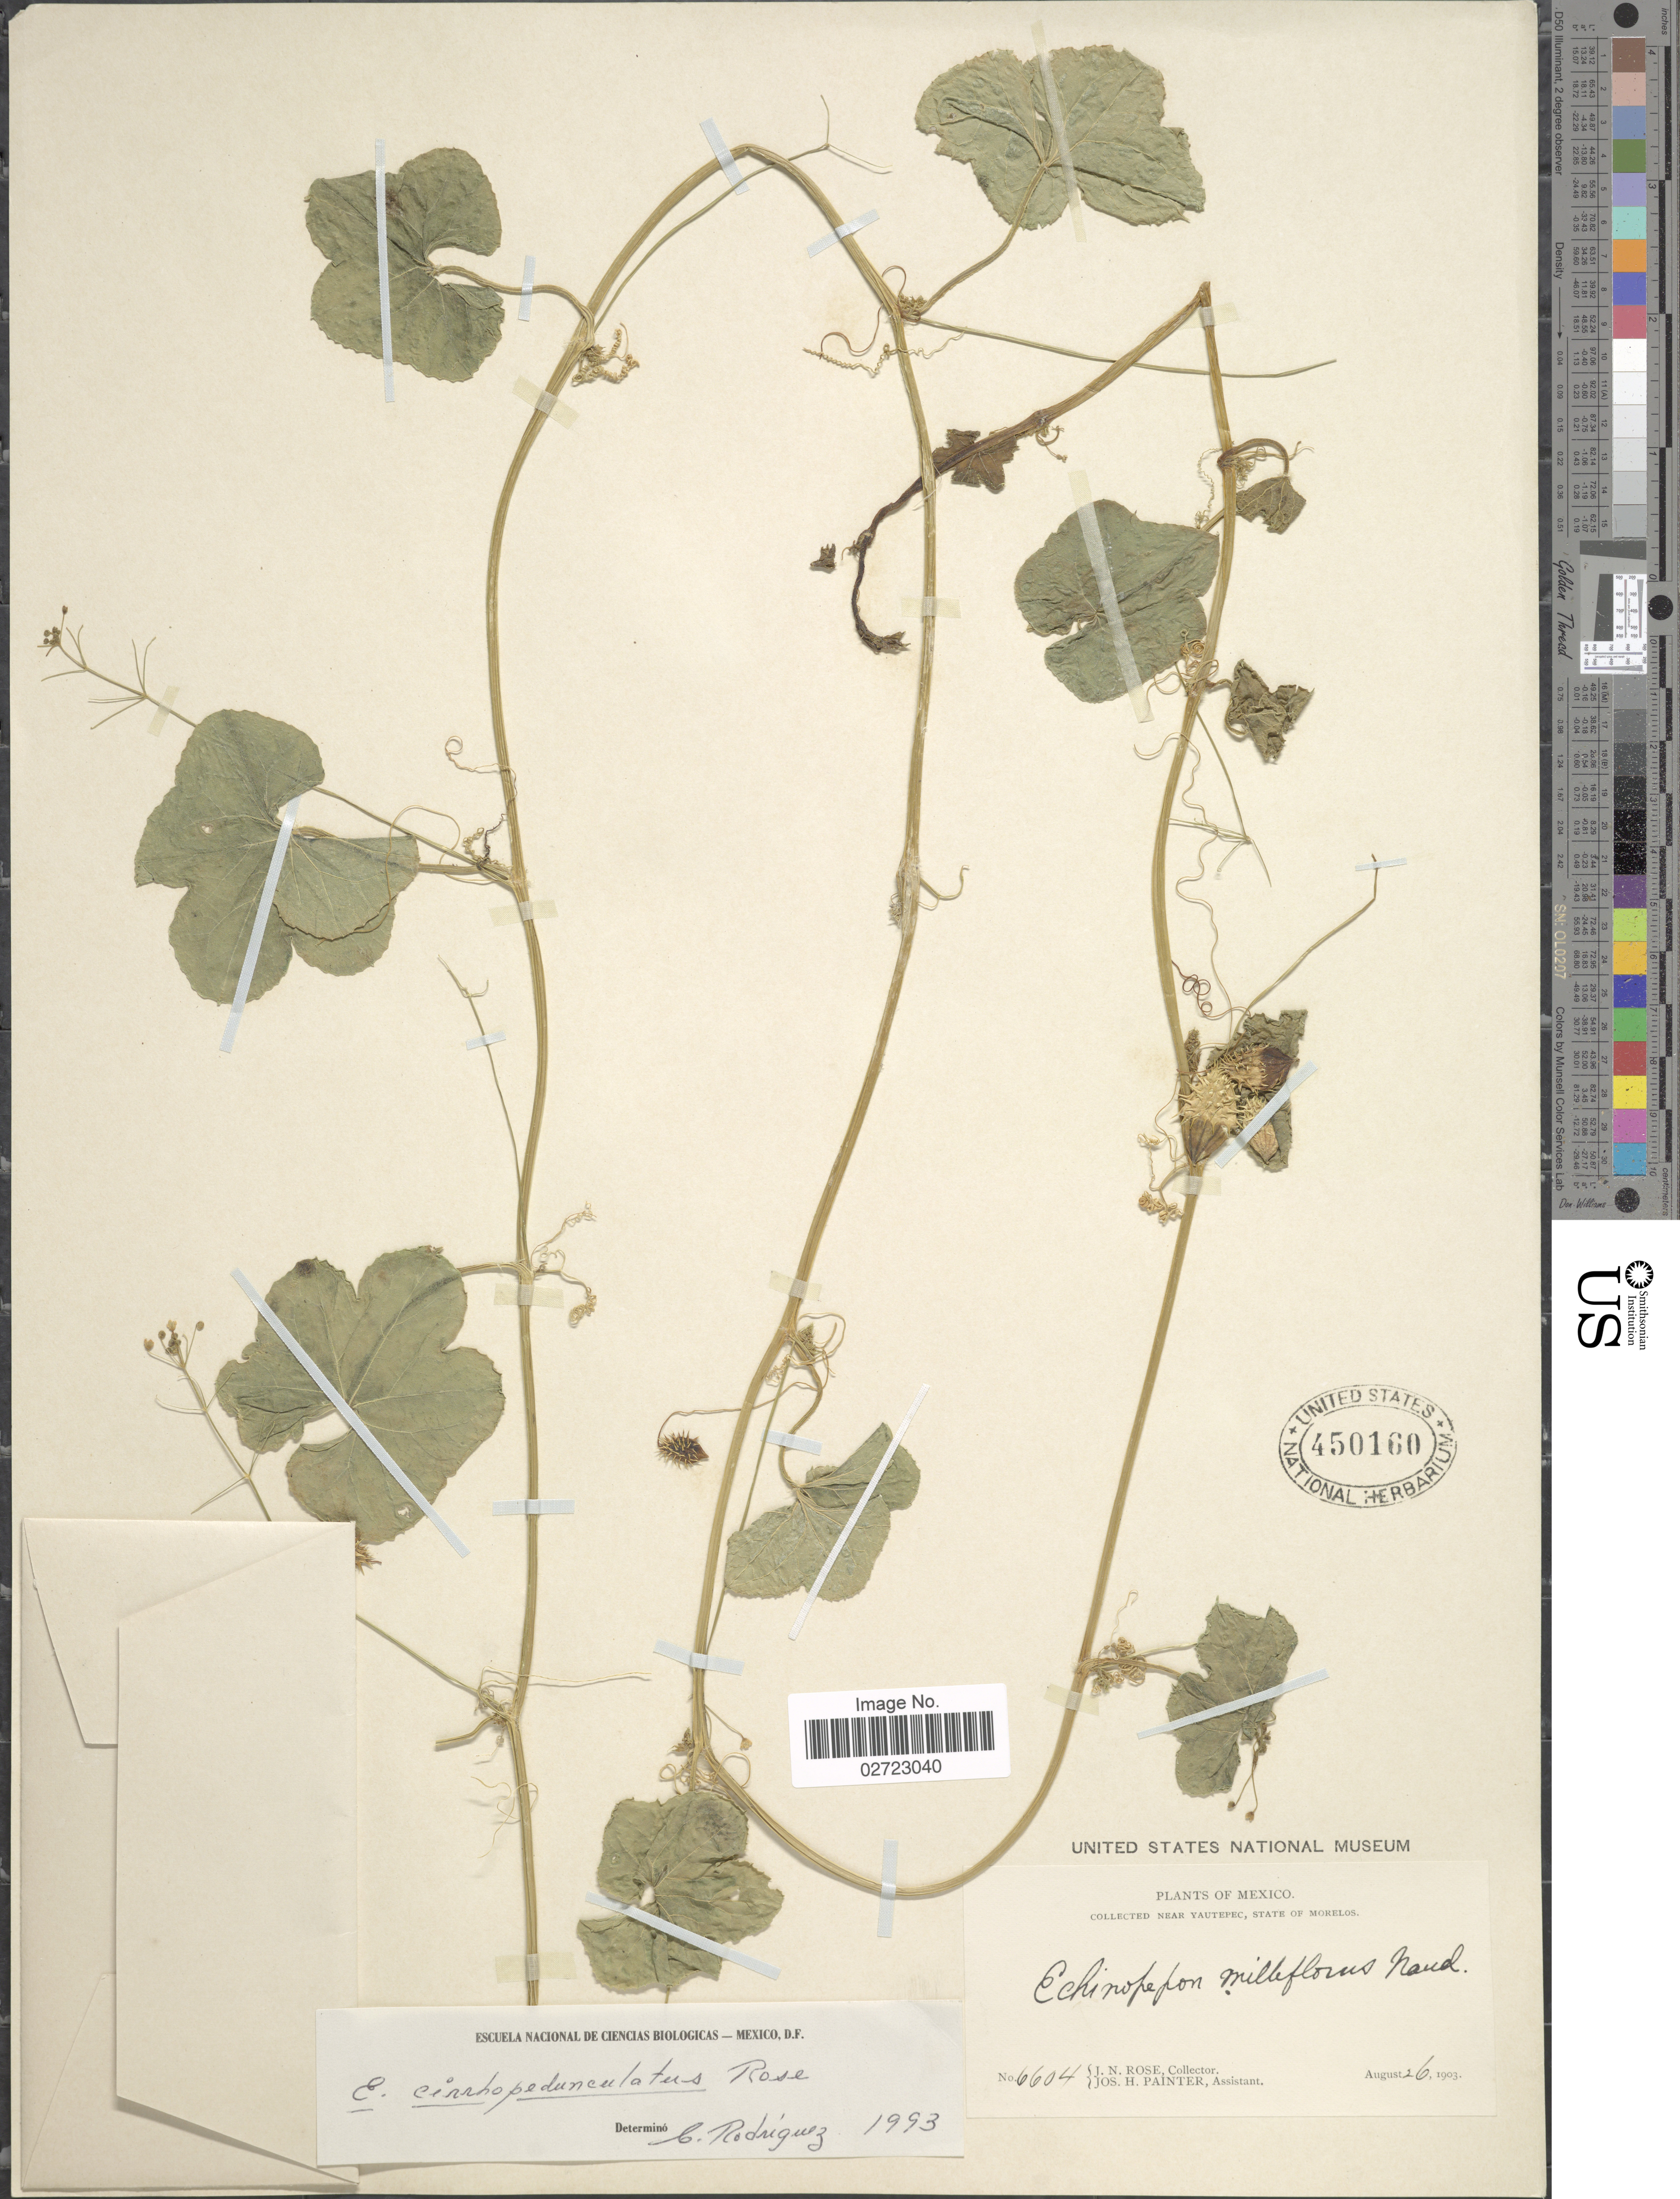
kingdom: Plantae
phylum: Tracheophyta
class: Magnoliopsida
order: Cucurbitales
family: Cucurbitaceae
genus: Echinopepon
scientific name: Echinopepon cirrhopedunculatus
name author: Rose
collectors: J. N. Rose & J. H. Painter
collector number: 6604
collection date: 1903-08-26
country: Mexico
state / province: Morelos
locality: Near Yautepec.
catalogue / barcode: US 450160